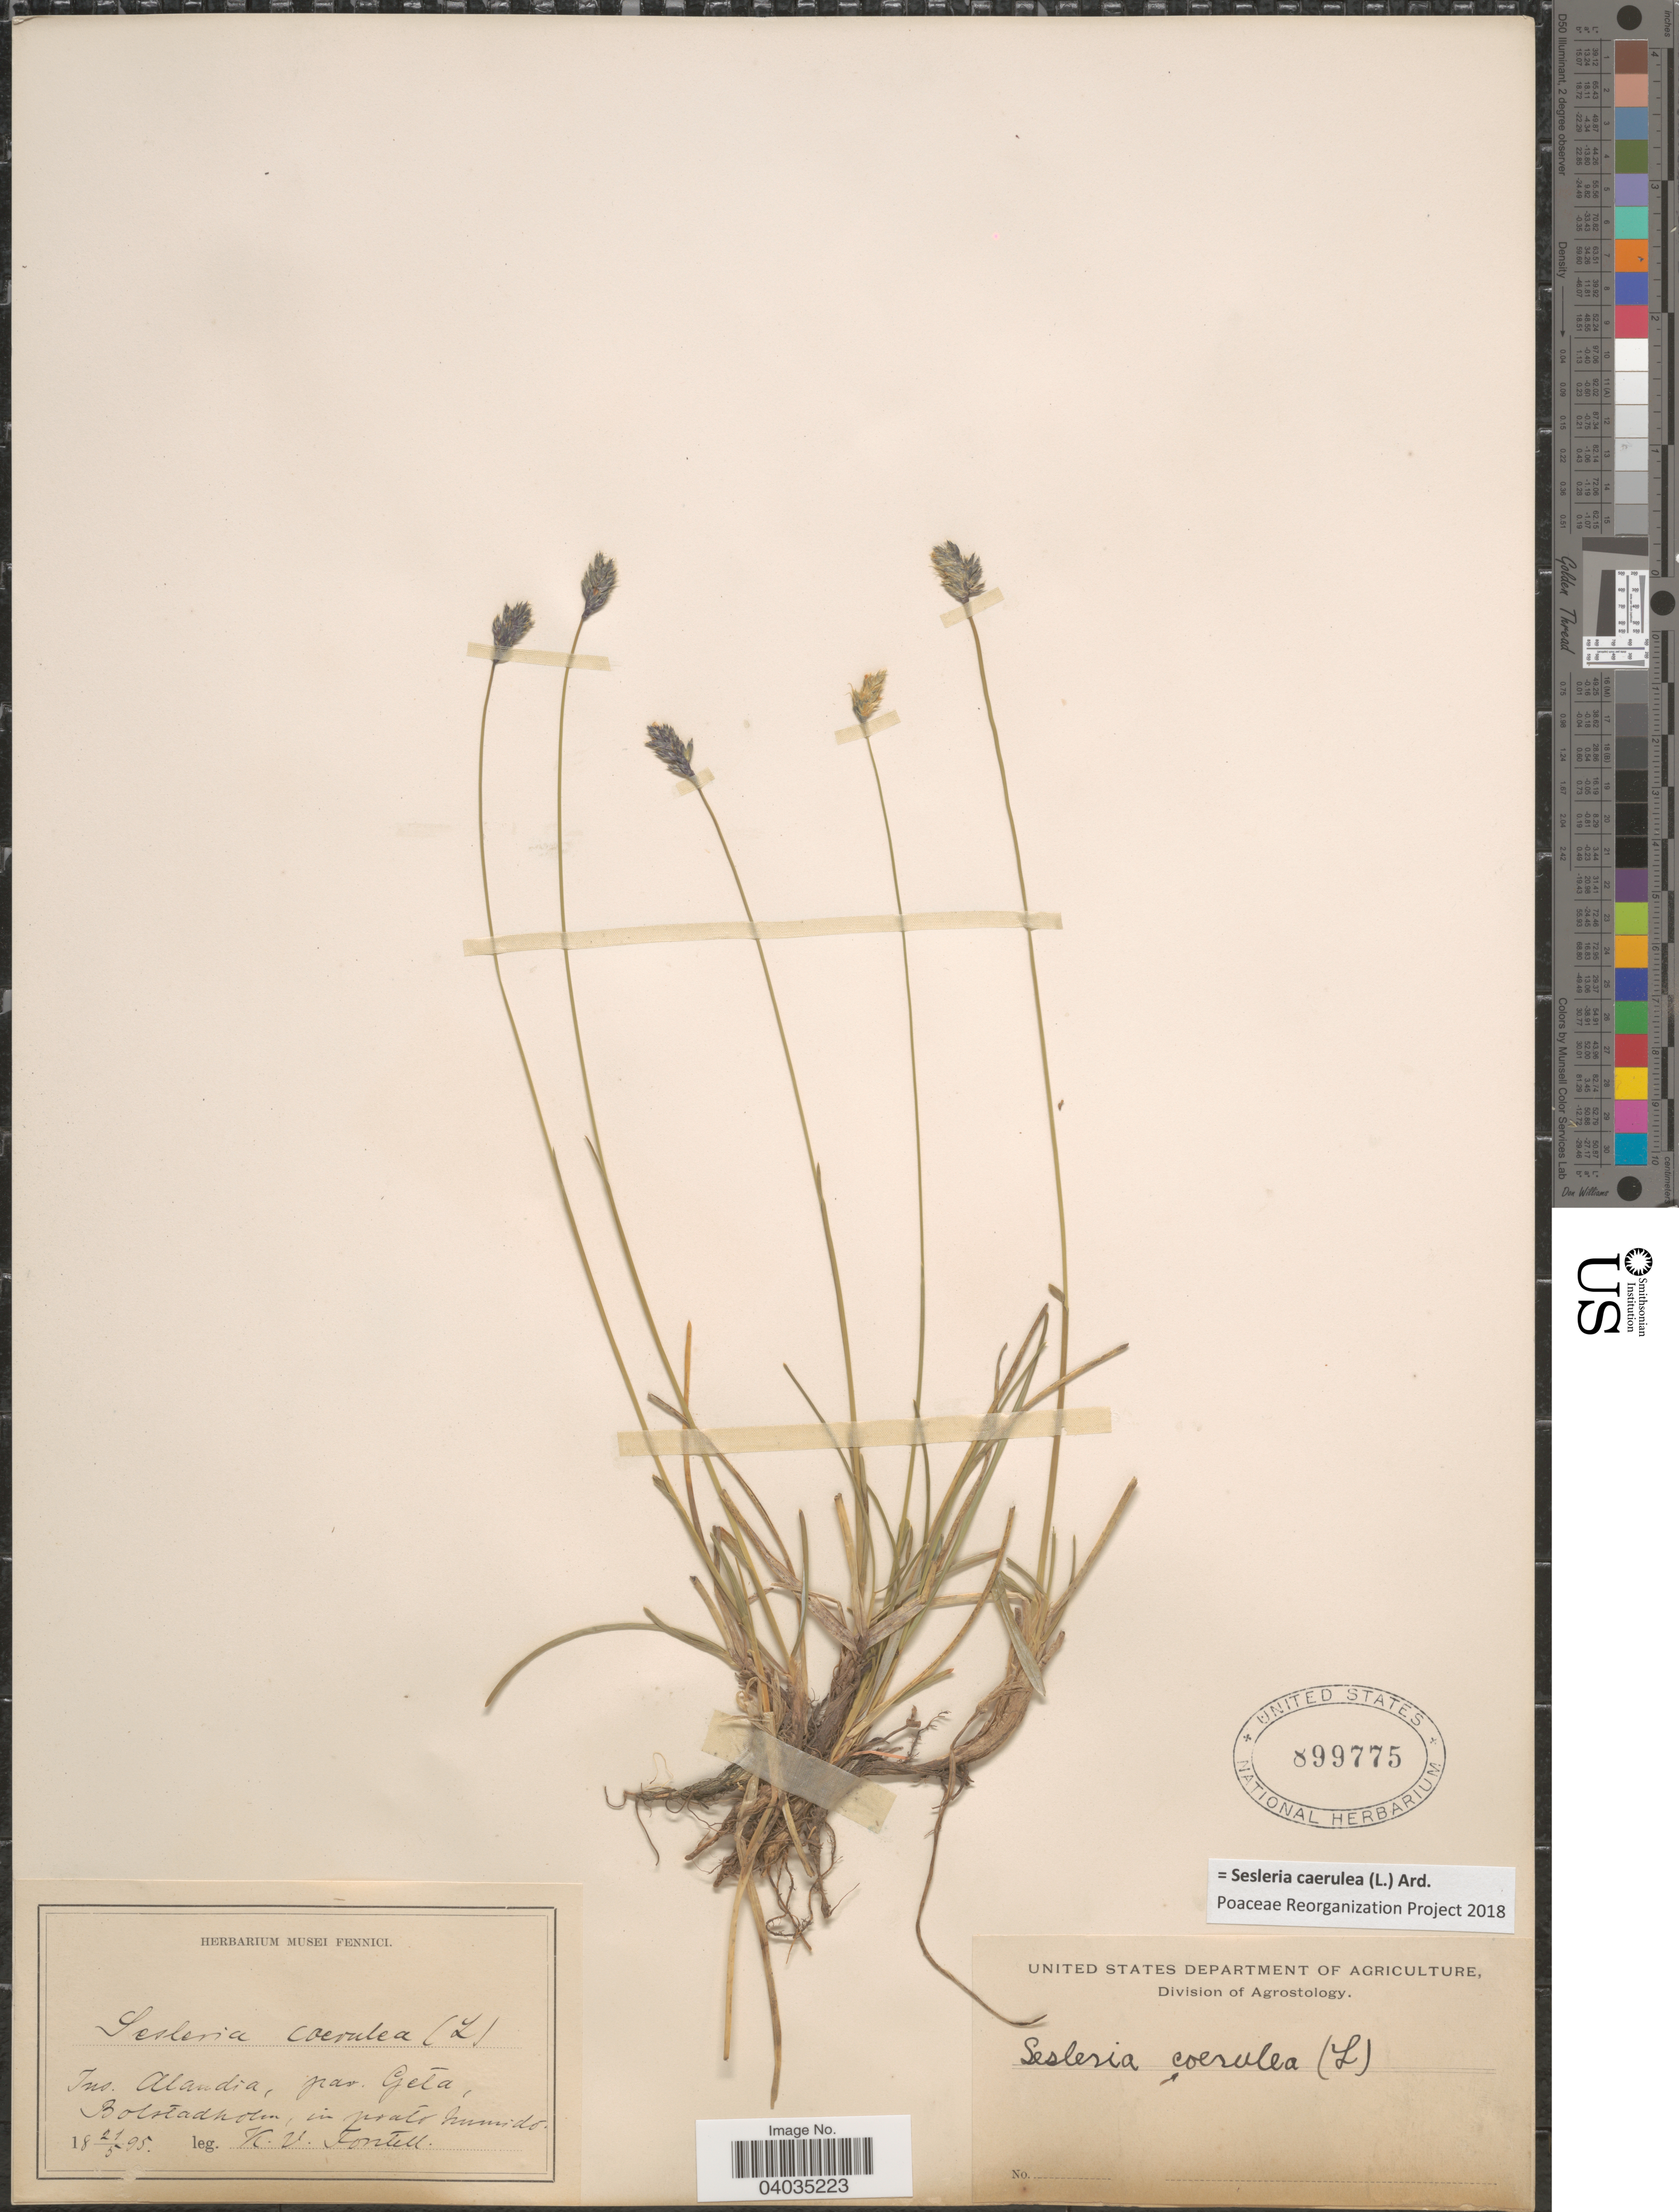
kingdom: Plantae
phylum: Tracheophyta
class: Liliopsida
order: Poales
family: Poaceae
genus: Sesleria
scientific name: Sesleria caerulea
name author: (L.) Ard.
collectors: K. Fontell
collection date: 1895-05-21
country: Finland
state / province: Ahvenanmaa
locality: Ins. Alandia, par. Geta, Bolstadholm, in prato humido.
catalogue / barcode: US 899775